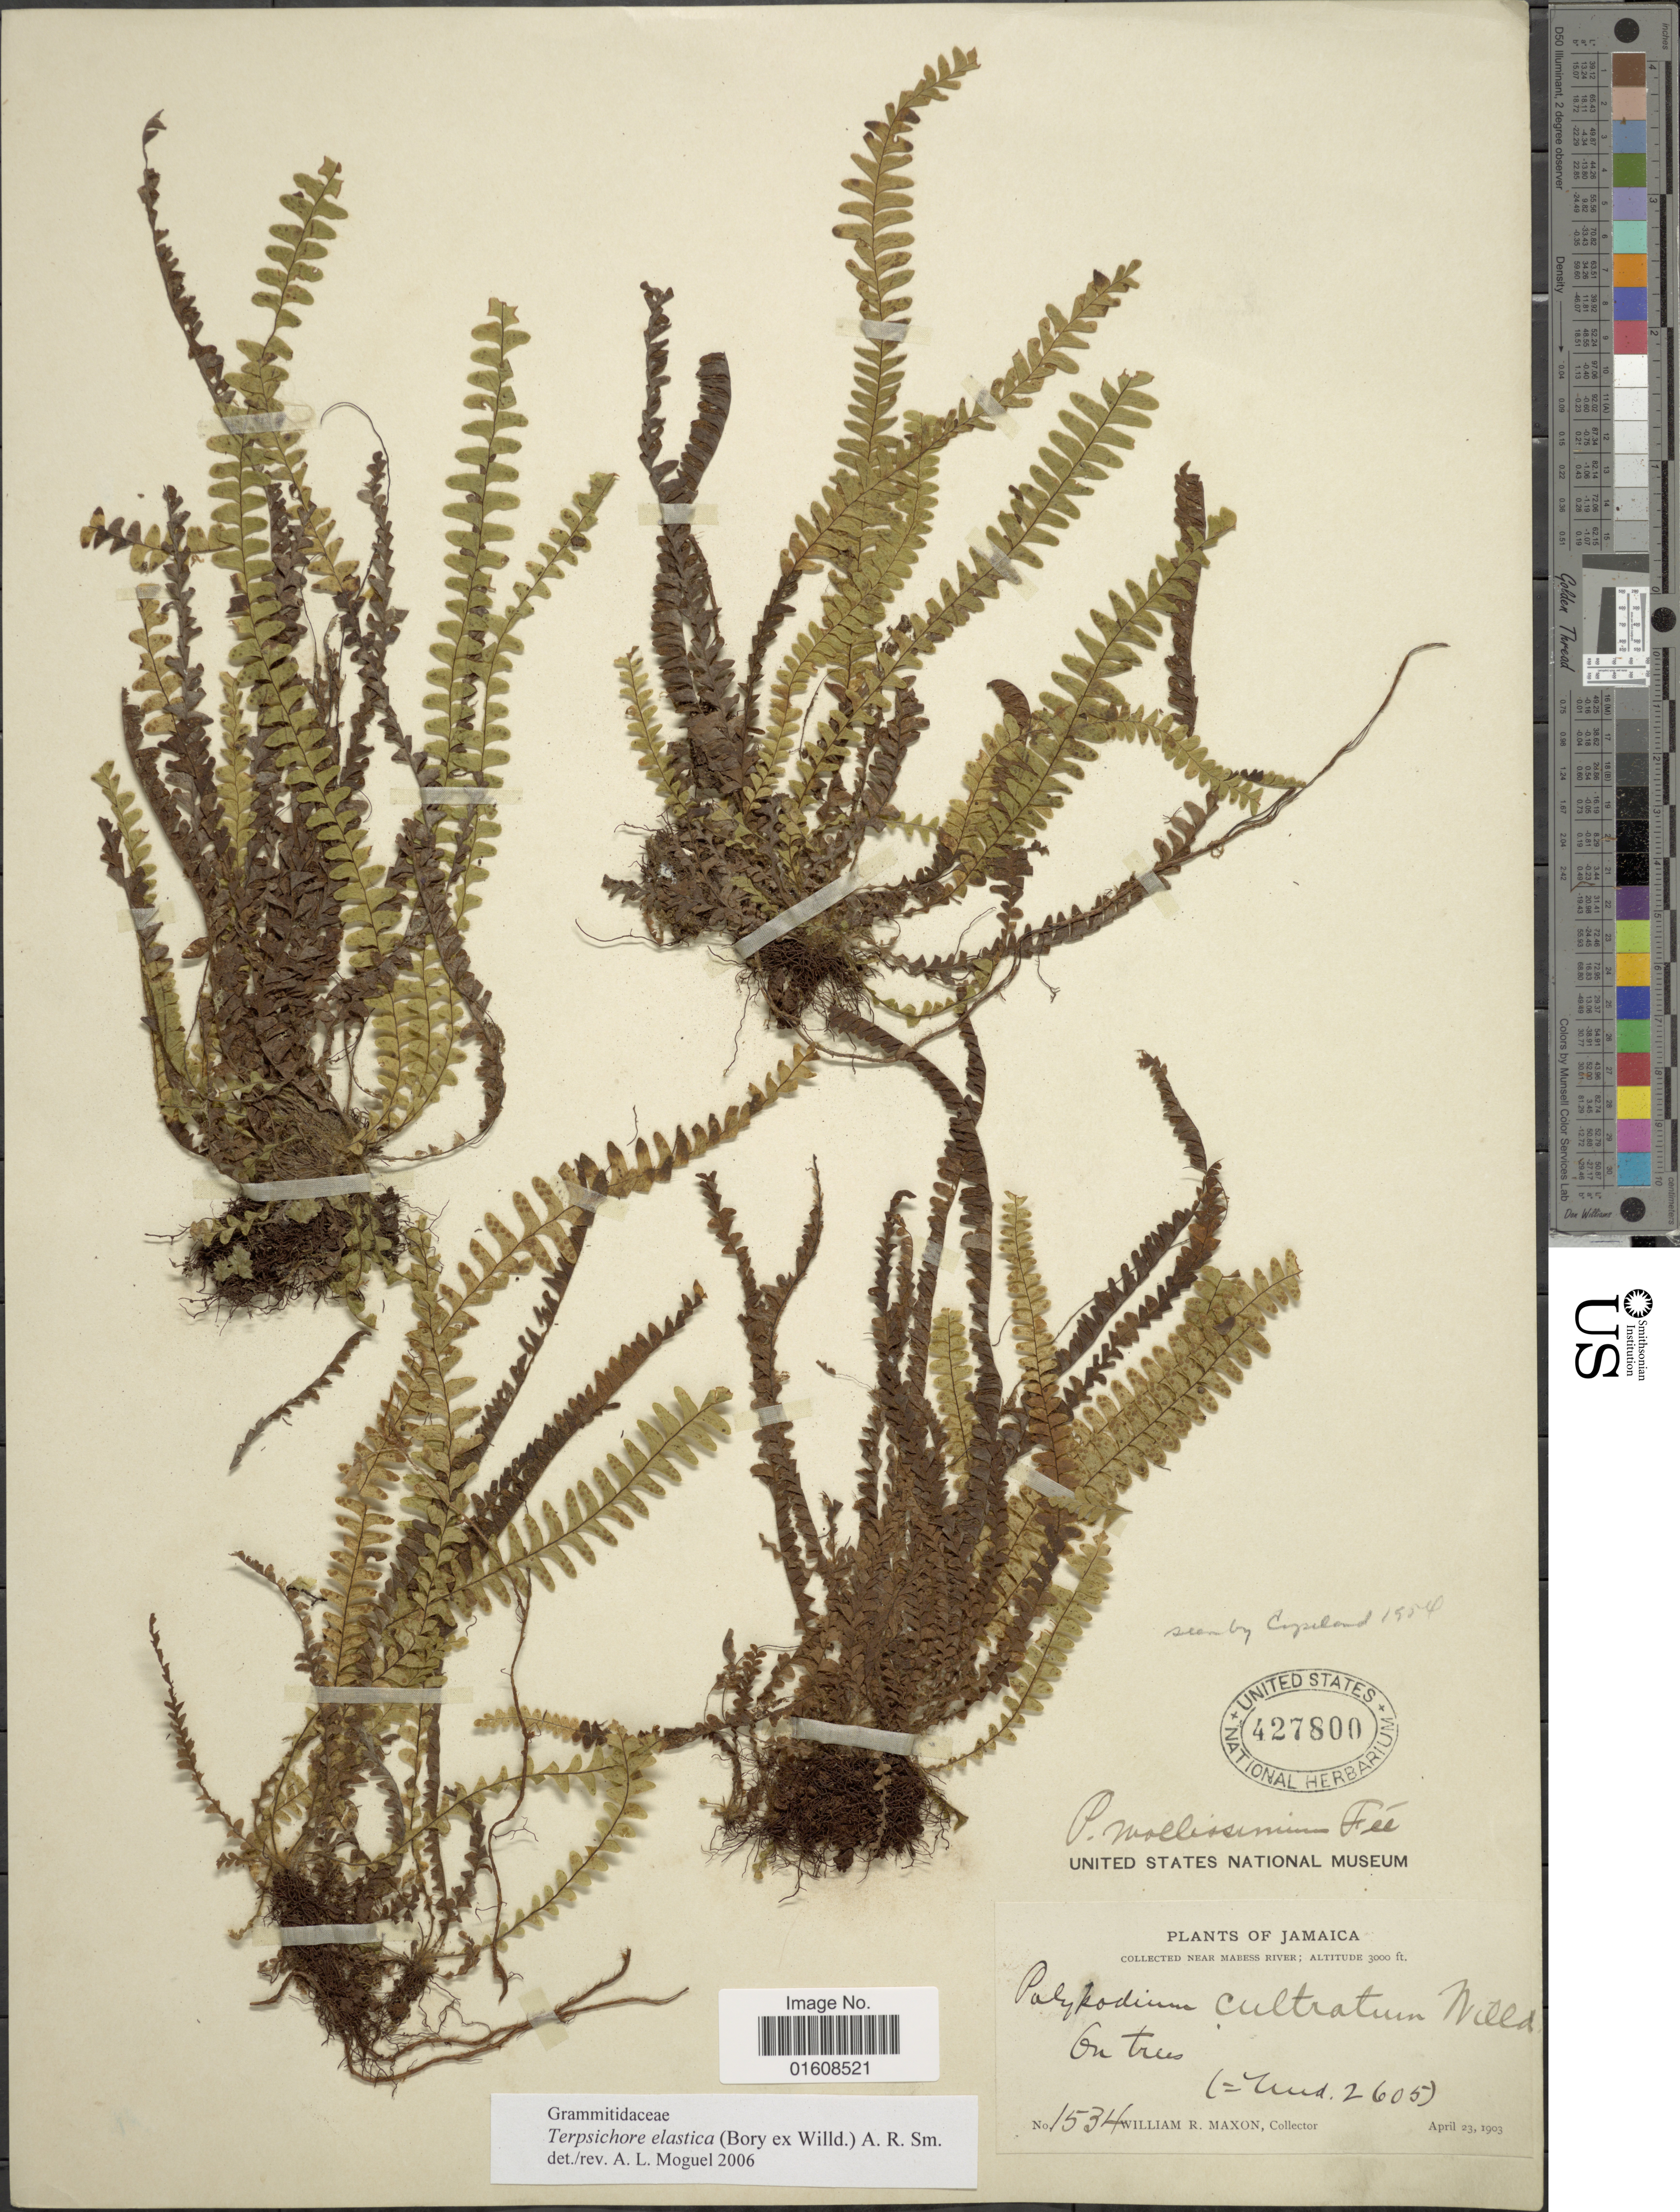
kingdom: Plantae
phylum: Tracheophyta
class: Polypodiopsida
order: Polypodiales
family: Polypodiaceae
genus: Alansmia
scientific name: Alansmia elastica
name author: (Bory ex Willd.) Moguel & M. Kessler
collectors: W. R. Maxon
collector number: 1534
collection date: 1903-04-23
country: Jamaica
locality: Mabess River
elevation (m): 914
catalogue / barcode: US 427800